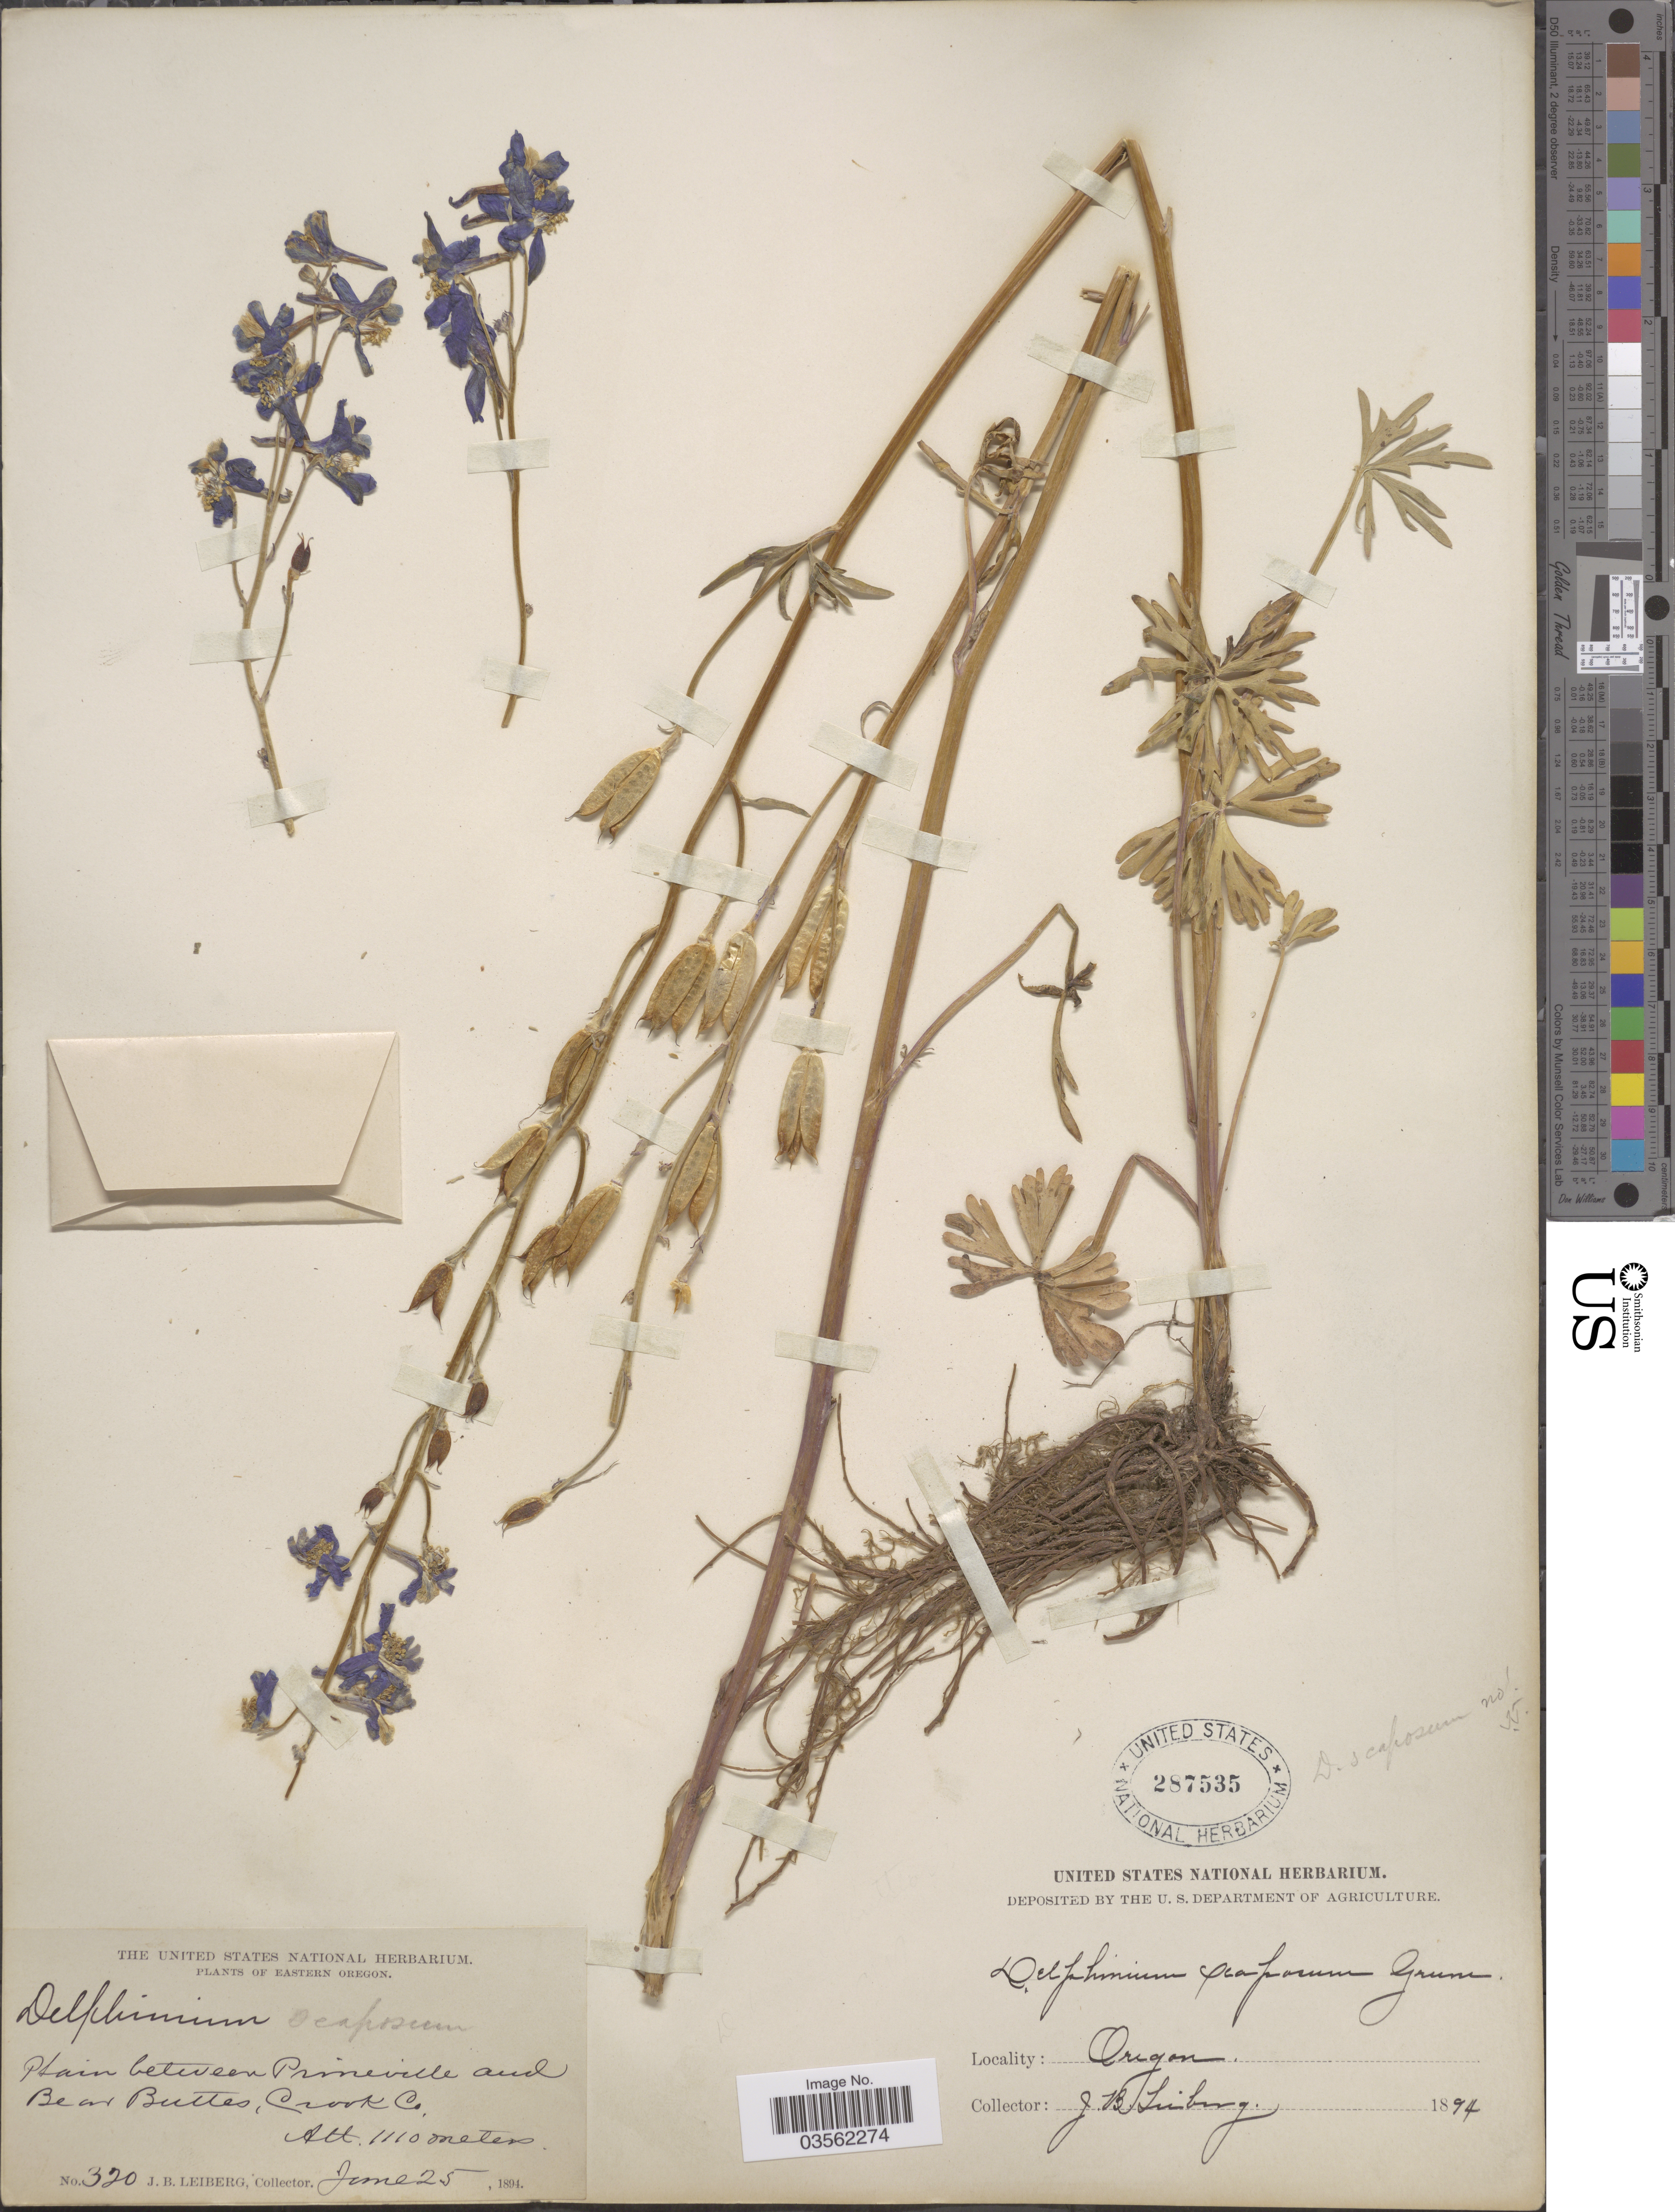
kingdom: Plantae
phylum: Tracheophyta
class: Magnoliopsida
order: Ranunculales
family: Ranunculaceae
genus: Delphinium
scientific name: Delphinium andersonii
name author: A. Gray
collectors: J. B. Leiberg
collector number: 320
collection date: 1894-06-25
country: United States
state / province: Oregon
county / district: Crook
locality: Eastern Oregon. Plain between Prineville and Bear Buttes, Crook Co.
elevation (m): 1110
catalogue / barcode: US 287535